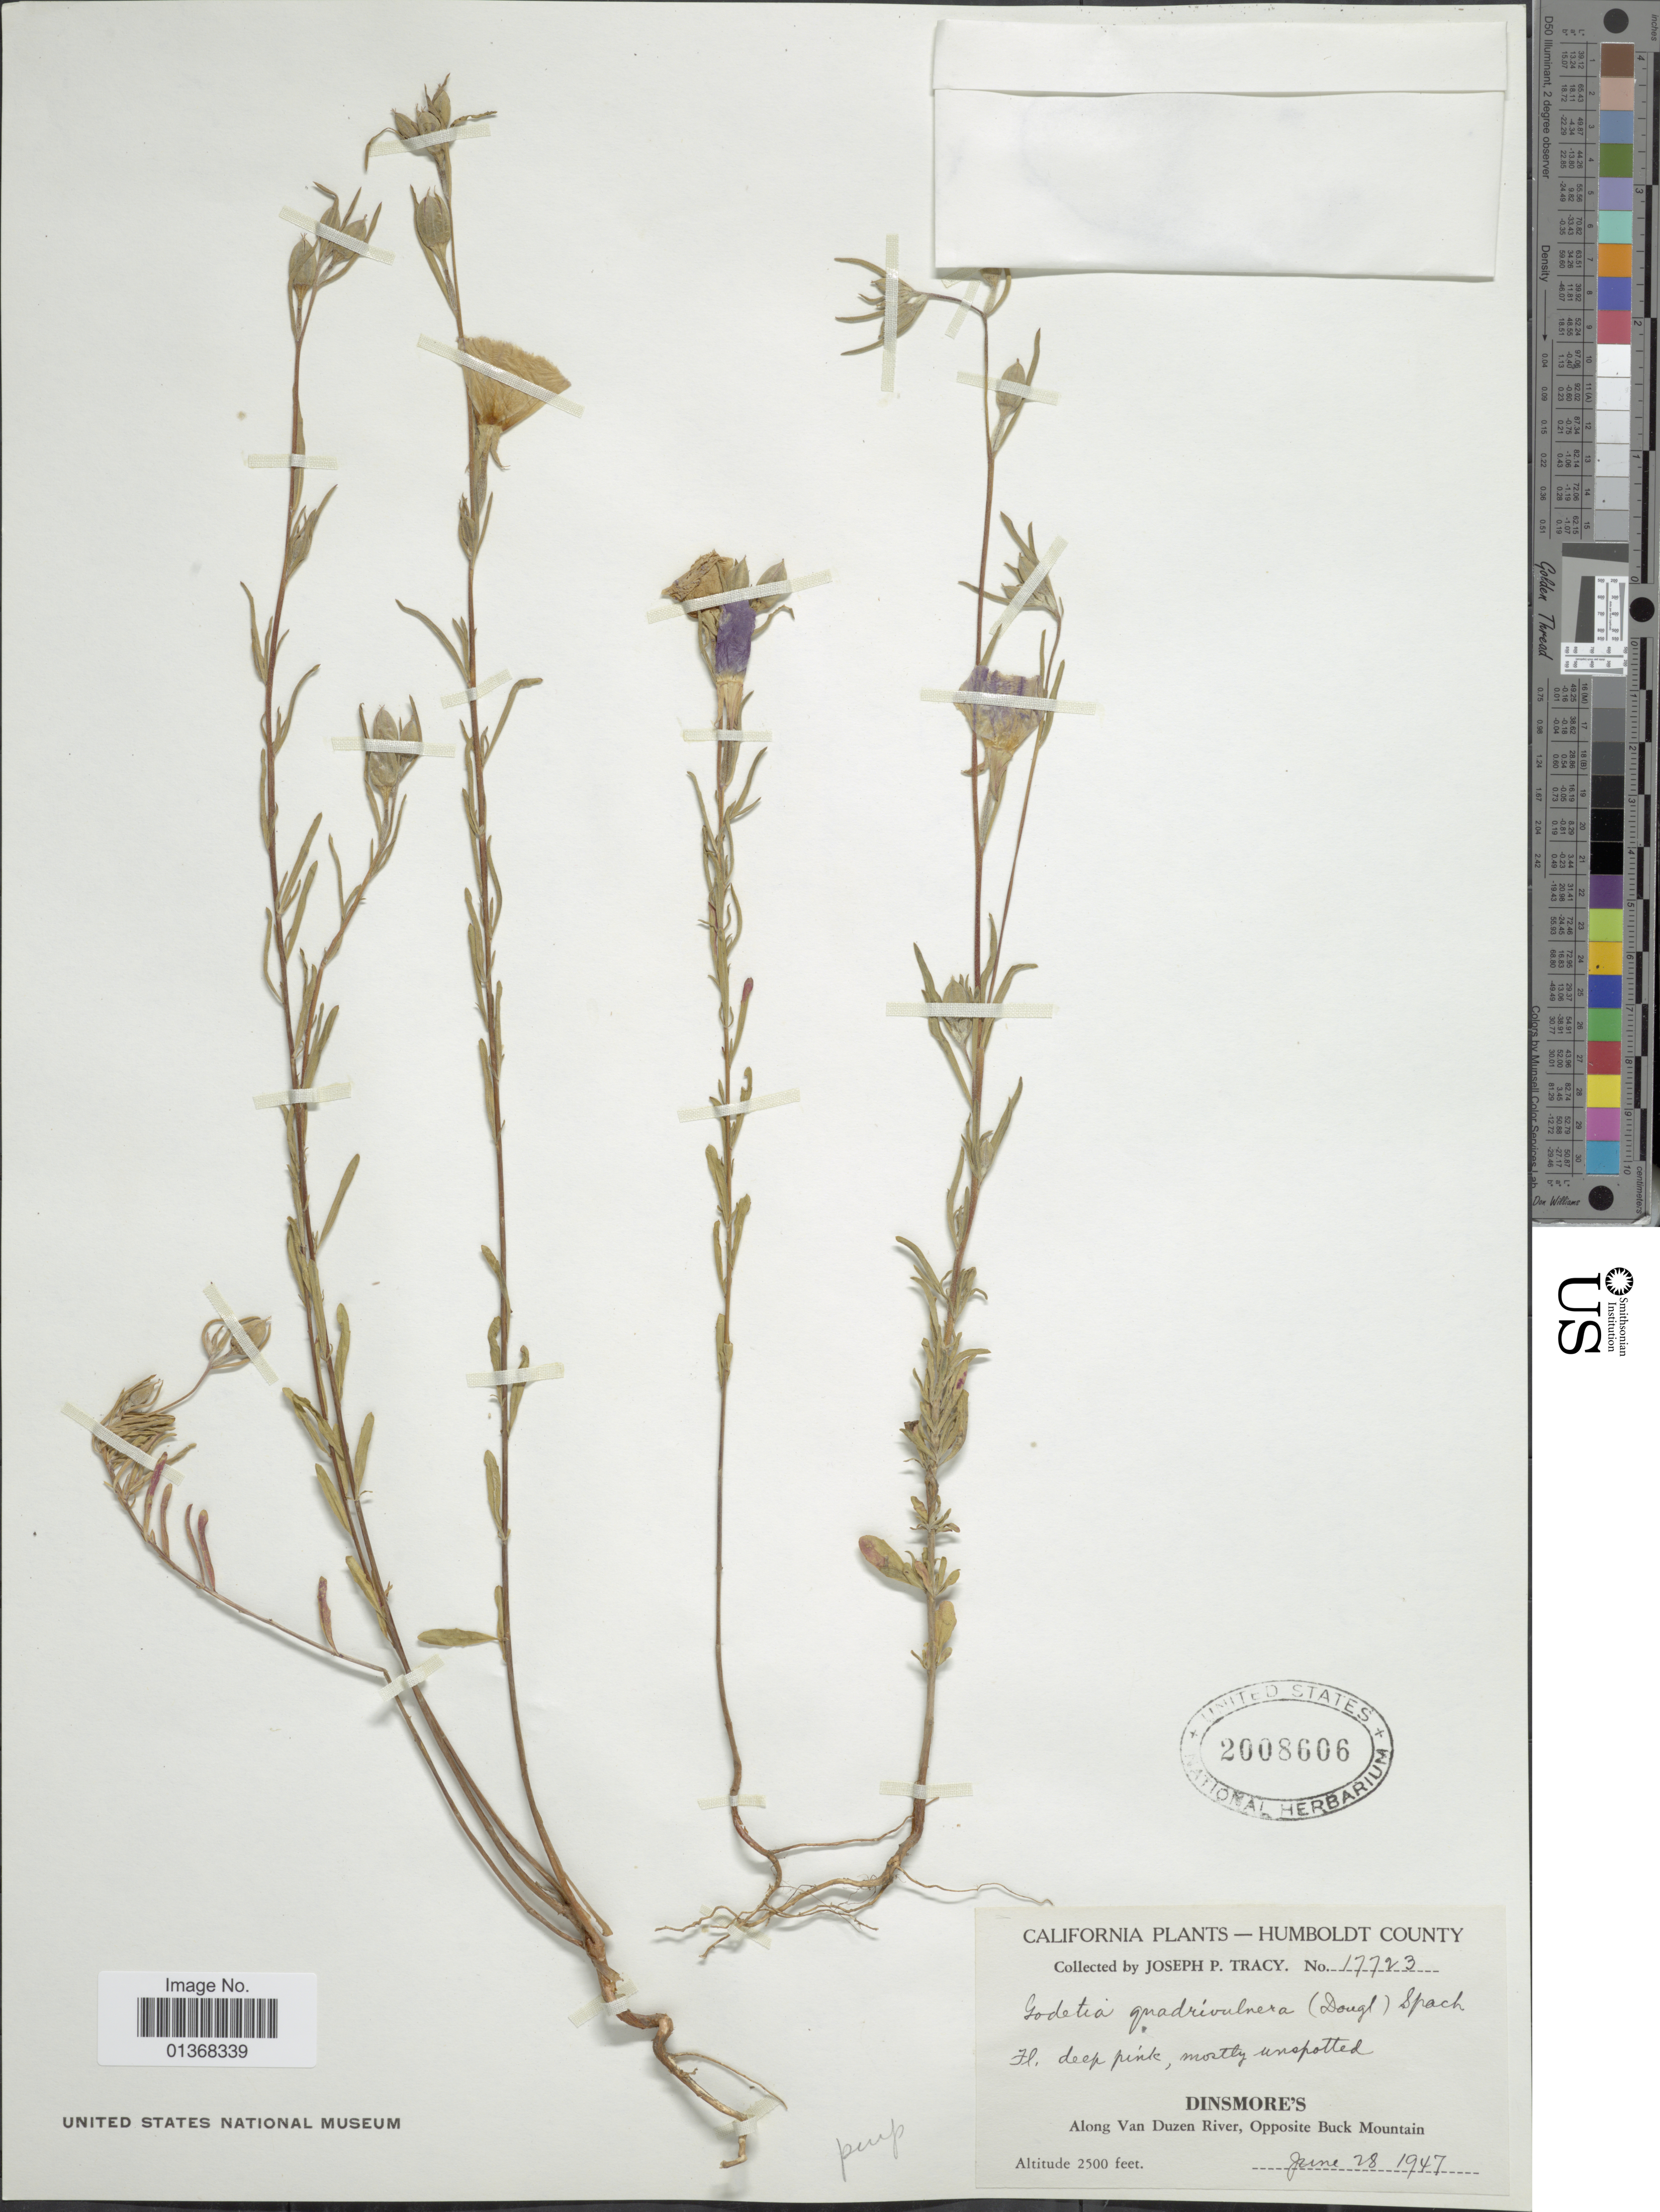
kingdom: Plantae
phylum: Tracheophyta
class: Magnoliopsida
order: Myrtales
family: Onagraceae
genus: Clarkia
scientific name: Clarkia purpurea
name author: (Curtis) A. Nelson & J.F. Macbr.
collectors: J. Tracy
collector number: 17723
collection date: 1947-06-28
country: United States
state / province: California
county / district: Humboldt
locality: Humboldt County, Dinsmore's, Along Van Duzen River, Opposite Buck Mountain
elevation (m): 762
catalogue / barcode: US 2008606